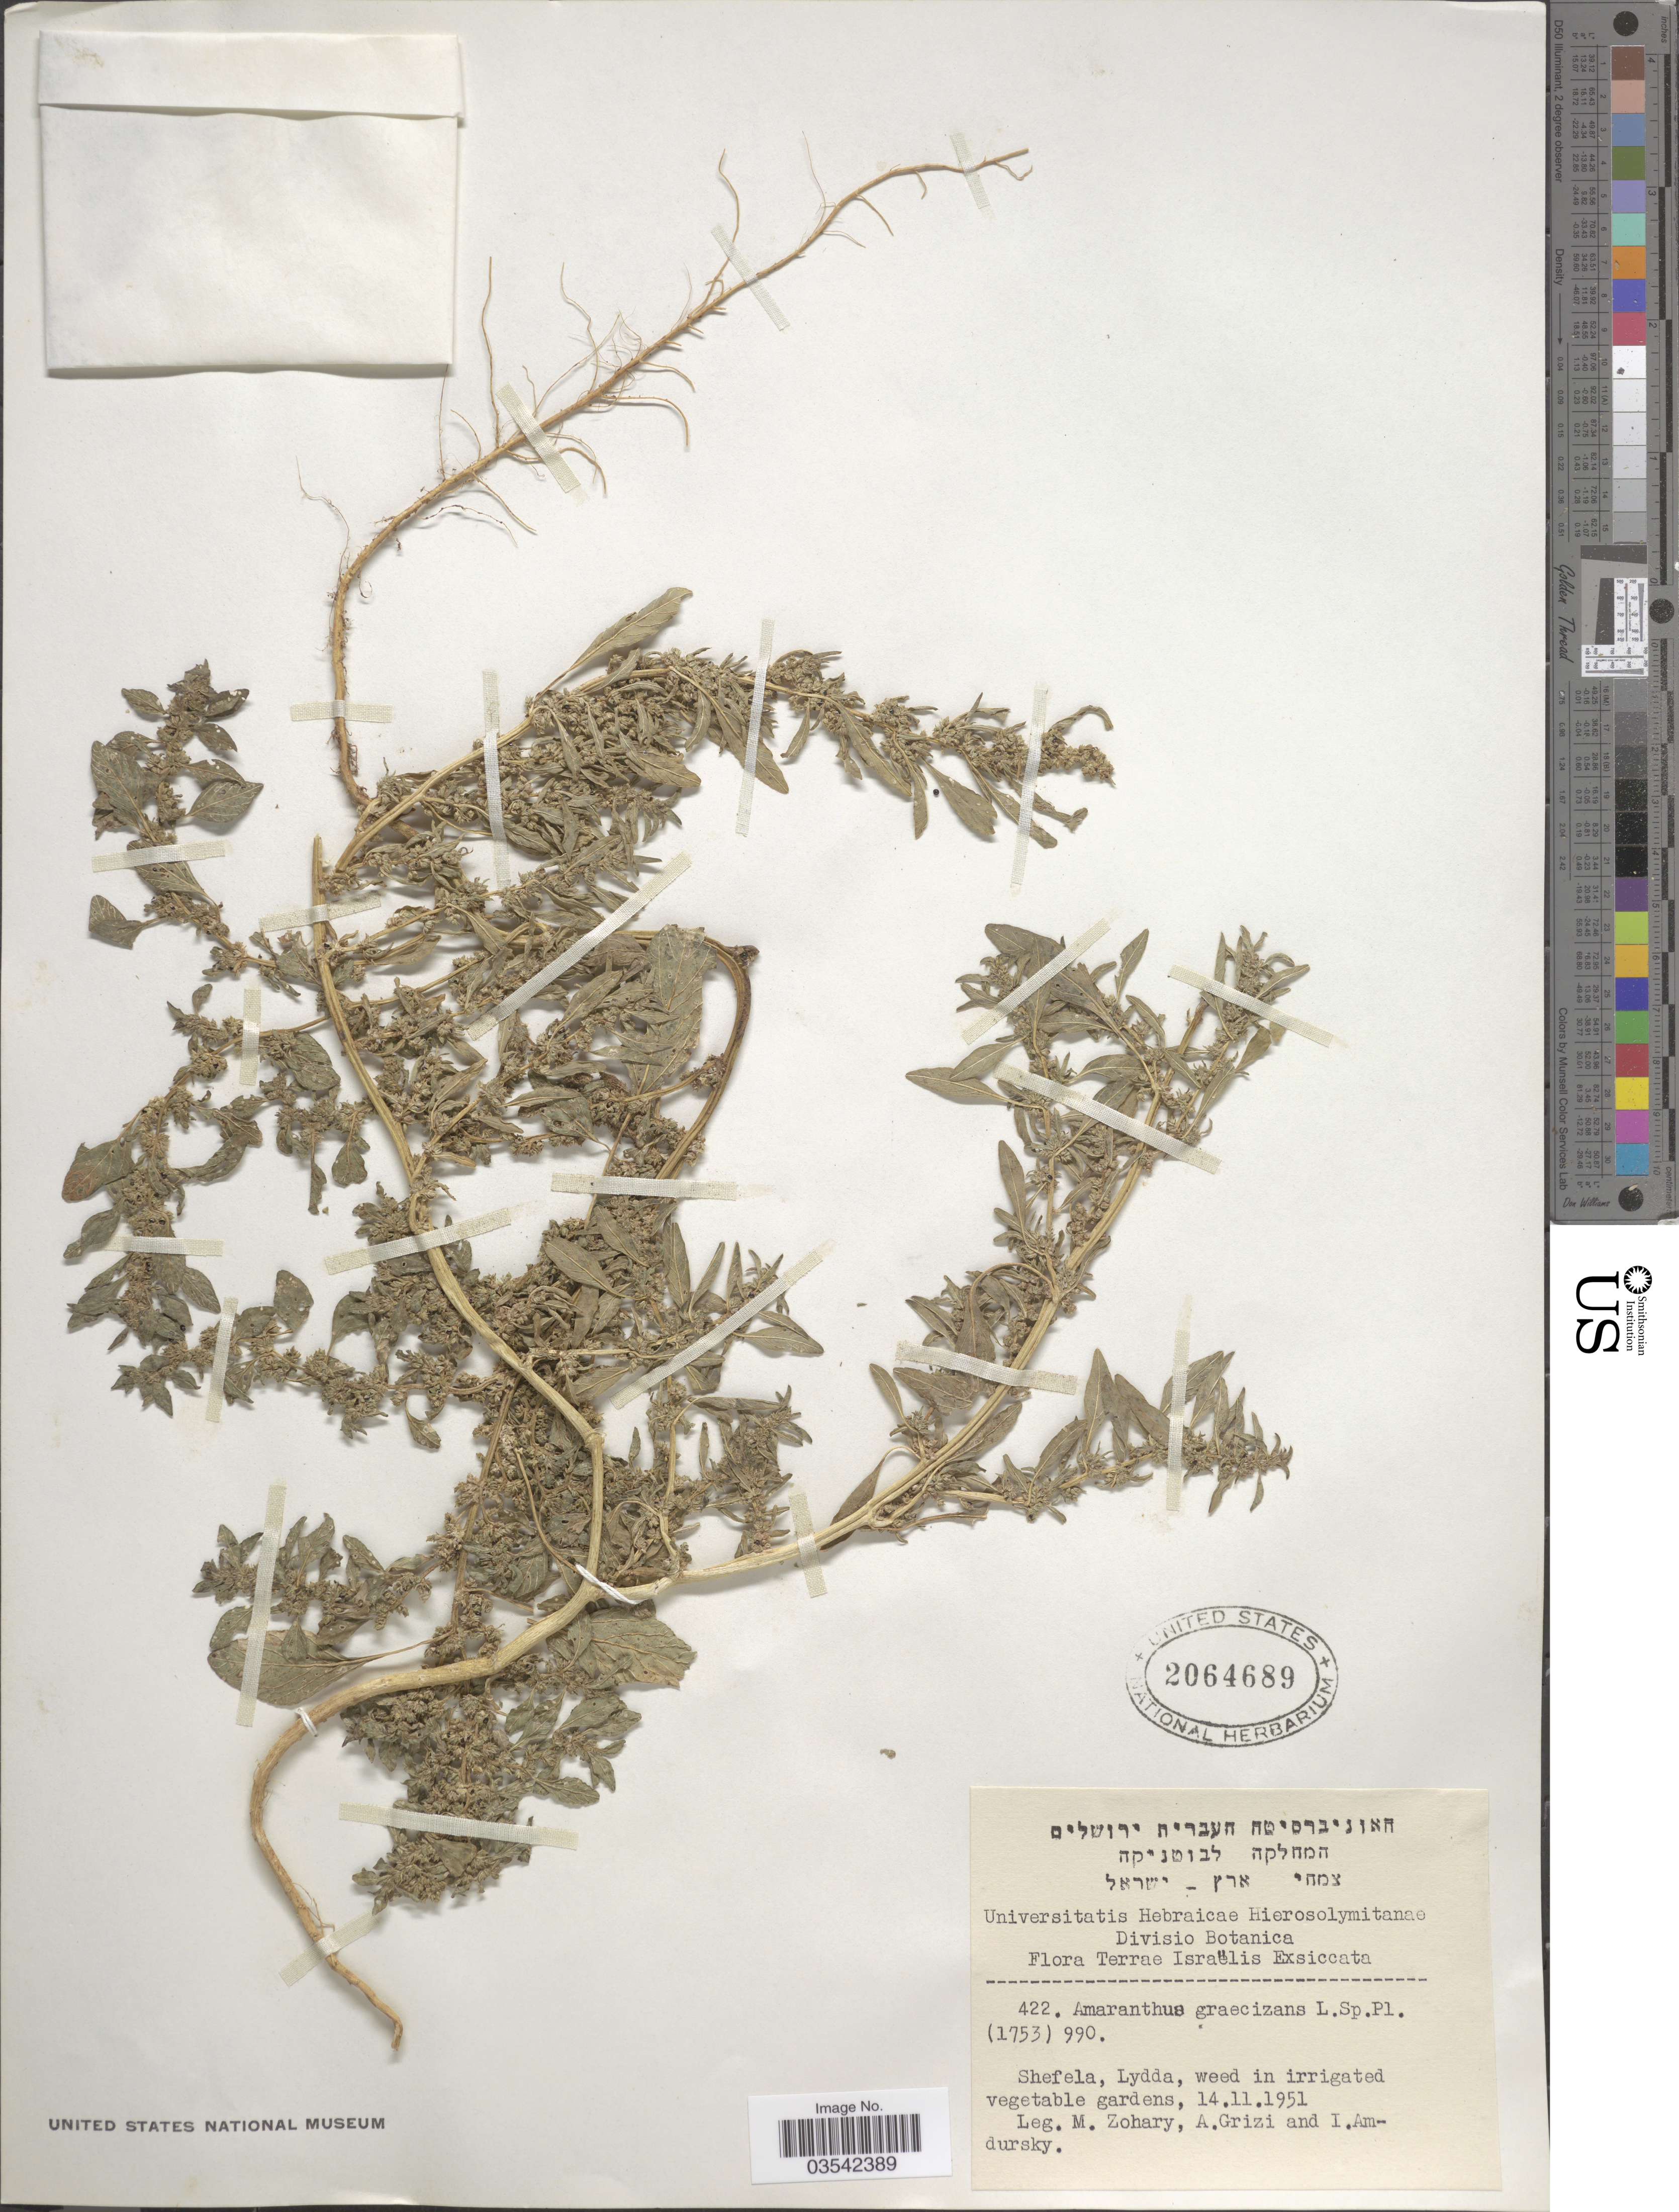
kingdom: Plantae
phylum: Tracheophyta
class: Magnoliopsida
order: Caryophyllales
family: Amaranthaceae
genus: Amaranthus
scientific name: Amaranthus graecizans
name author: L.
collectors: M. Zohary, A. Grizi & I. Amdursky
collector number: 422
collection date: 1951-11-14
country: Israel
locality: Terrae Israëlis. Shefela, Lydda.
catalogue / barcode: US 2064689